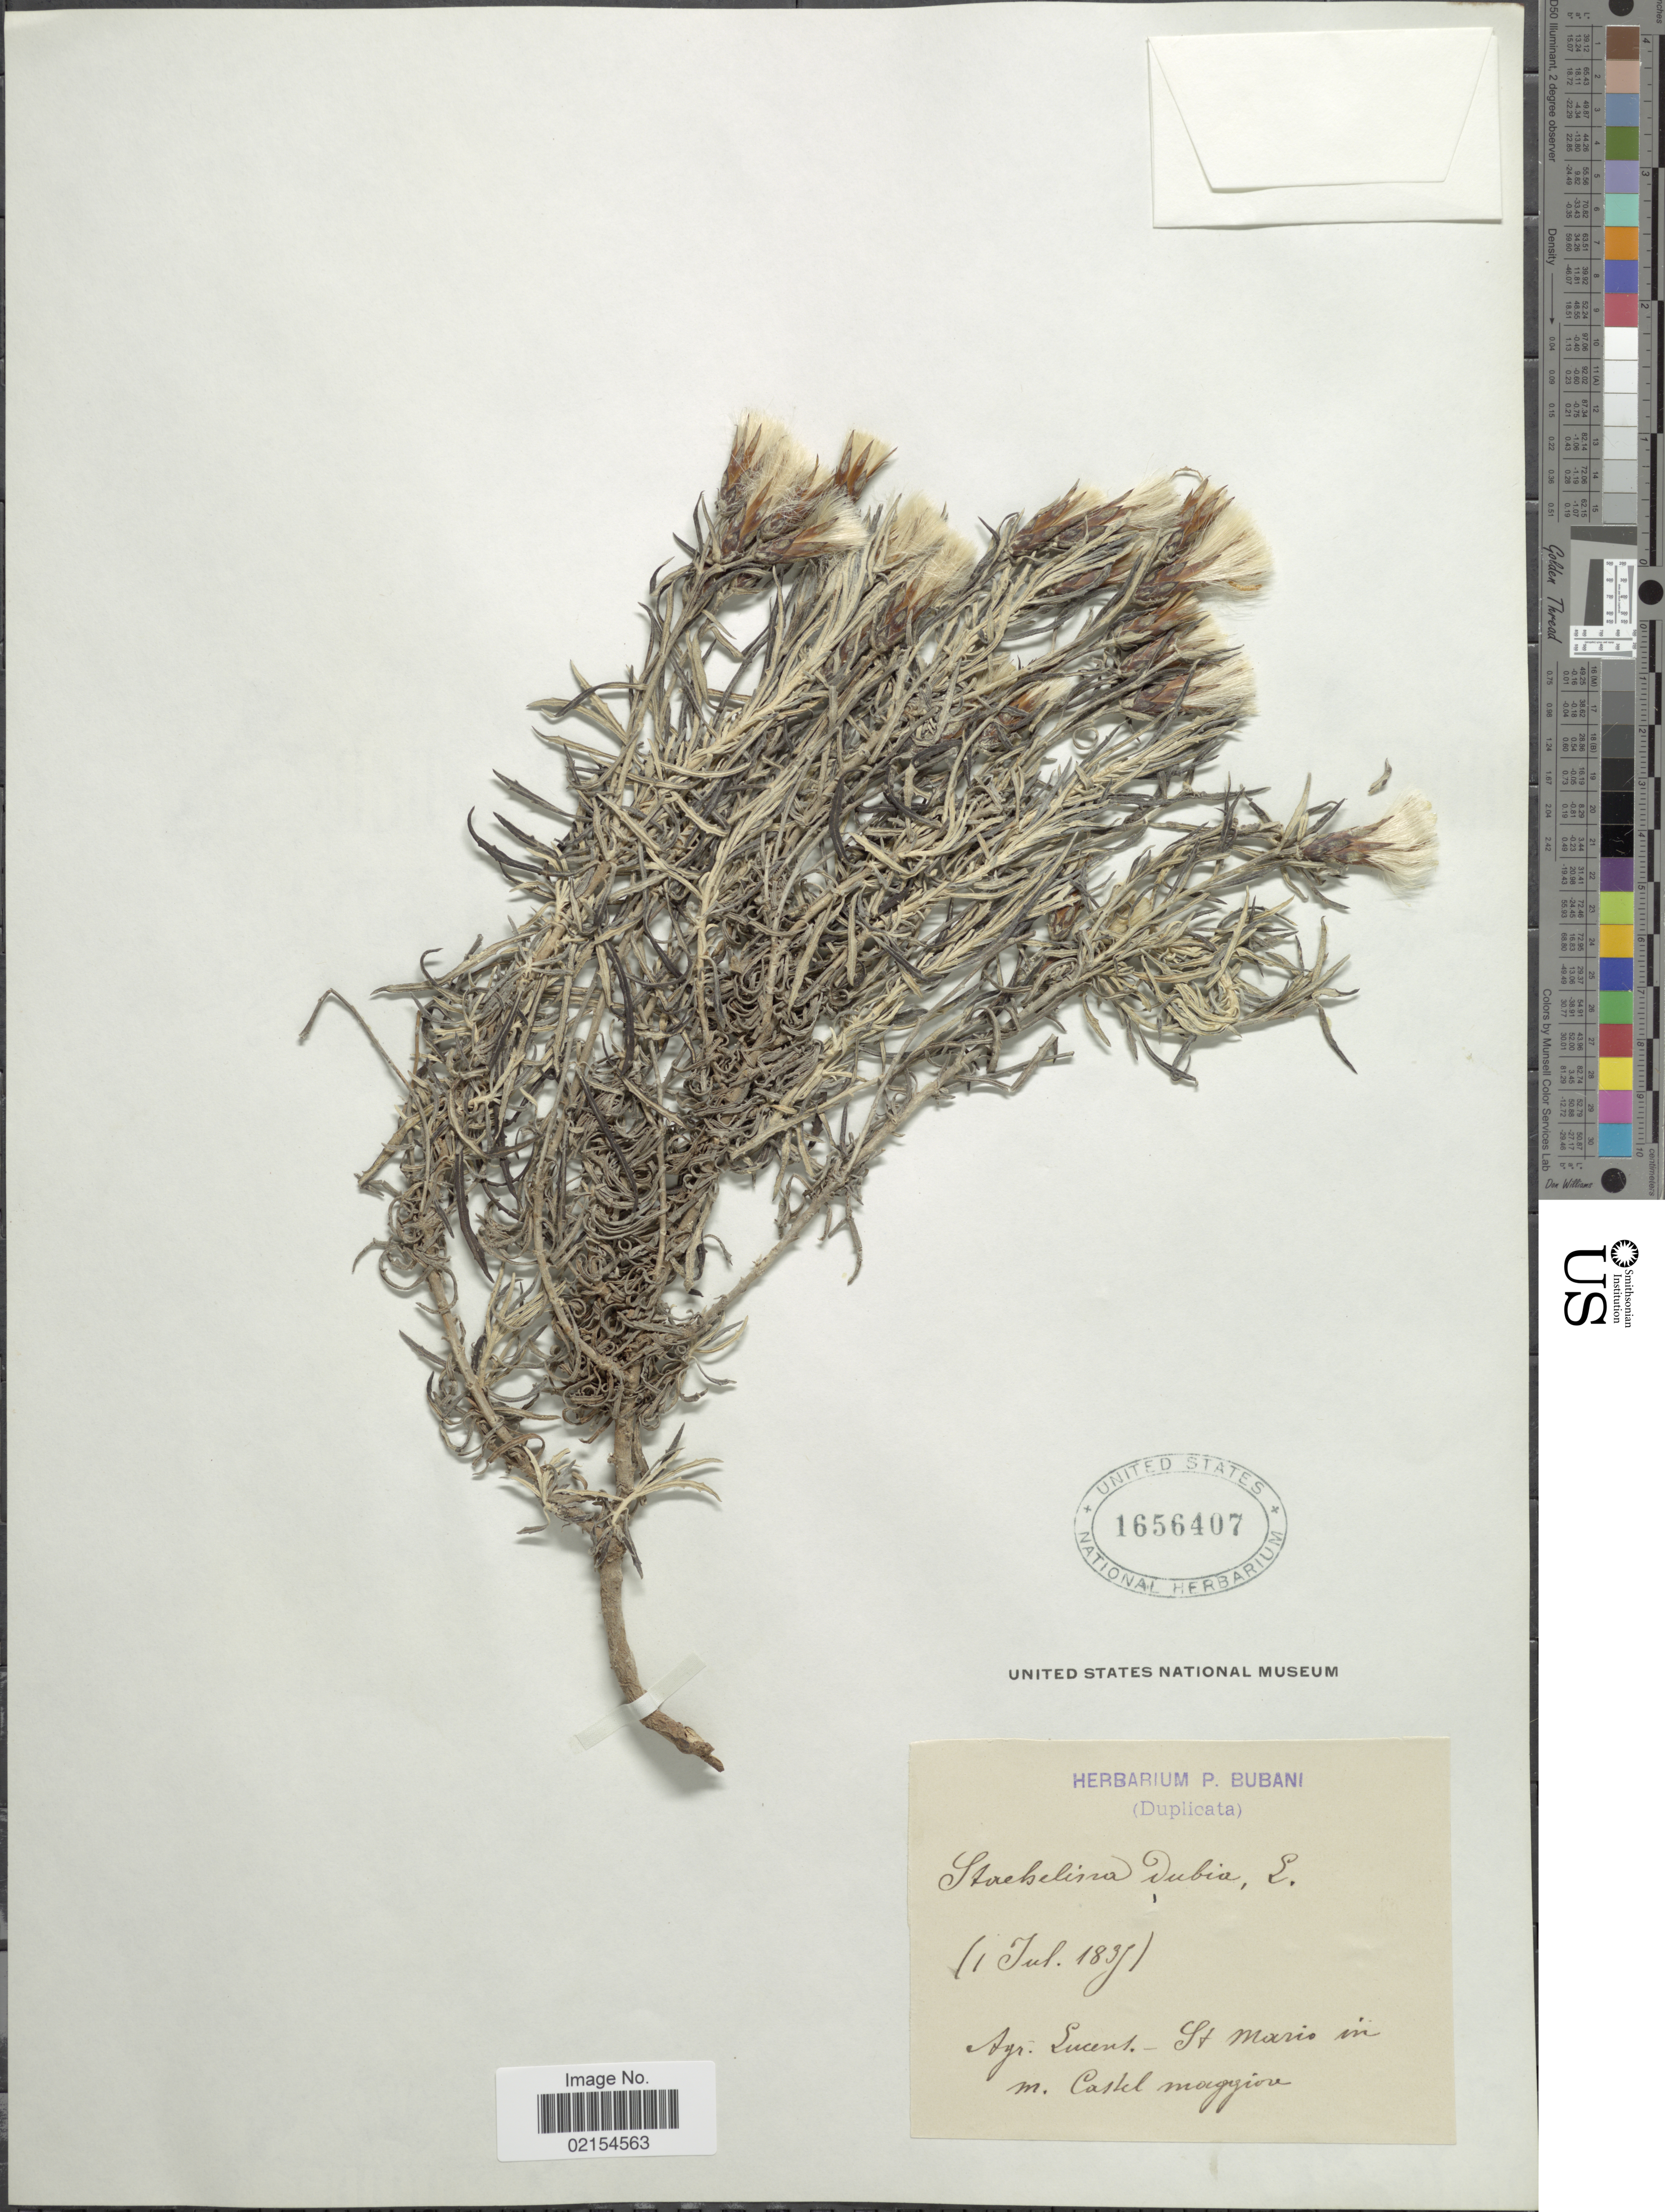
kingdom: Plantae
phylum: Tracheophyta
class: Magnoliopsida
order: Asterales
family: Asteraceae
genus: Staehelina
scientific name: Staehelina dubia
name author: L.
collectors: ex herb. P. Bubani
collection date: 1839-07-01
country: Italy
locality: Agr. Lucent. St. Mario in m. Castel Maggiore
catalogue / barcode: US 1656407